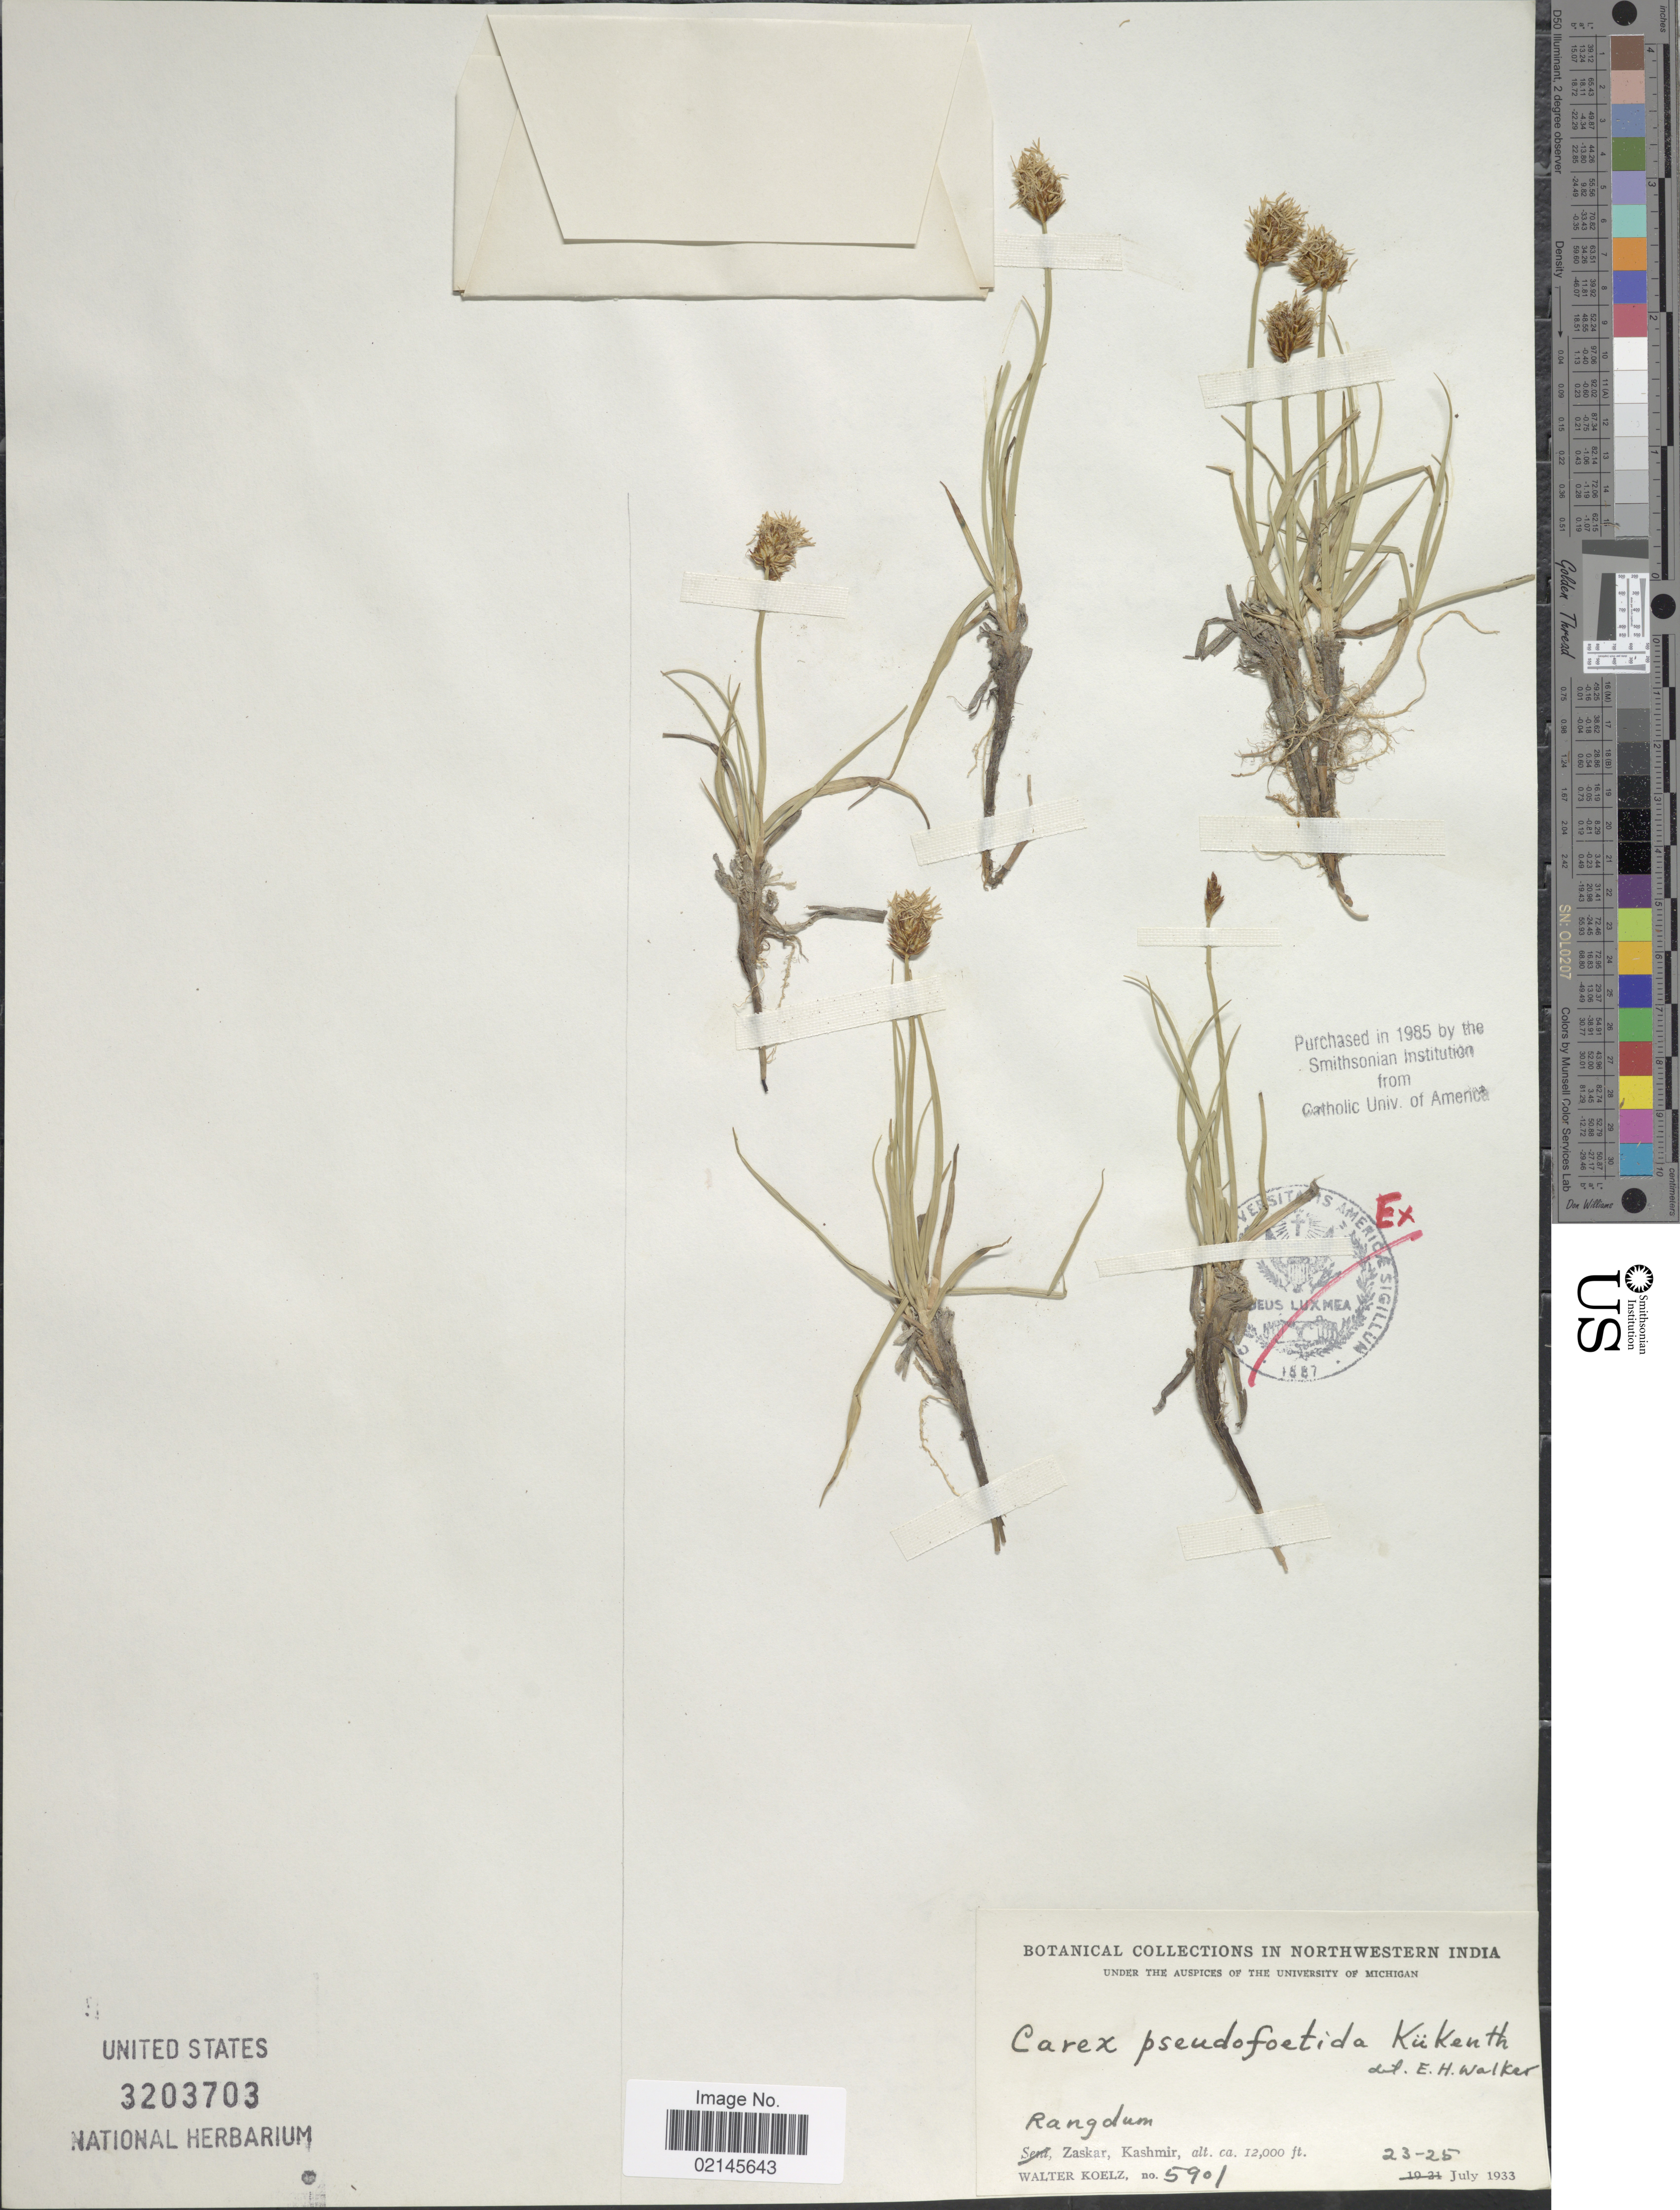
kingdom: Plantae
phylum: Tracheophyta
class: Liliopsida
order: Poales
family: Cyperaceae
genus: Carex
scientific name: Carex pseudofoetida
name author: Kük.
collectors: W. N. Koelz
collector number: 5901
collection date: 1933-07-23/1933-07-25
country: India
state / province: Jammu and Kashmir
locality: Northwestern India, Rangdum, Zaskar, Kashmir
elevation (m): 3658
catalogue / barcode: US 3203703